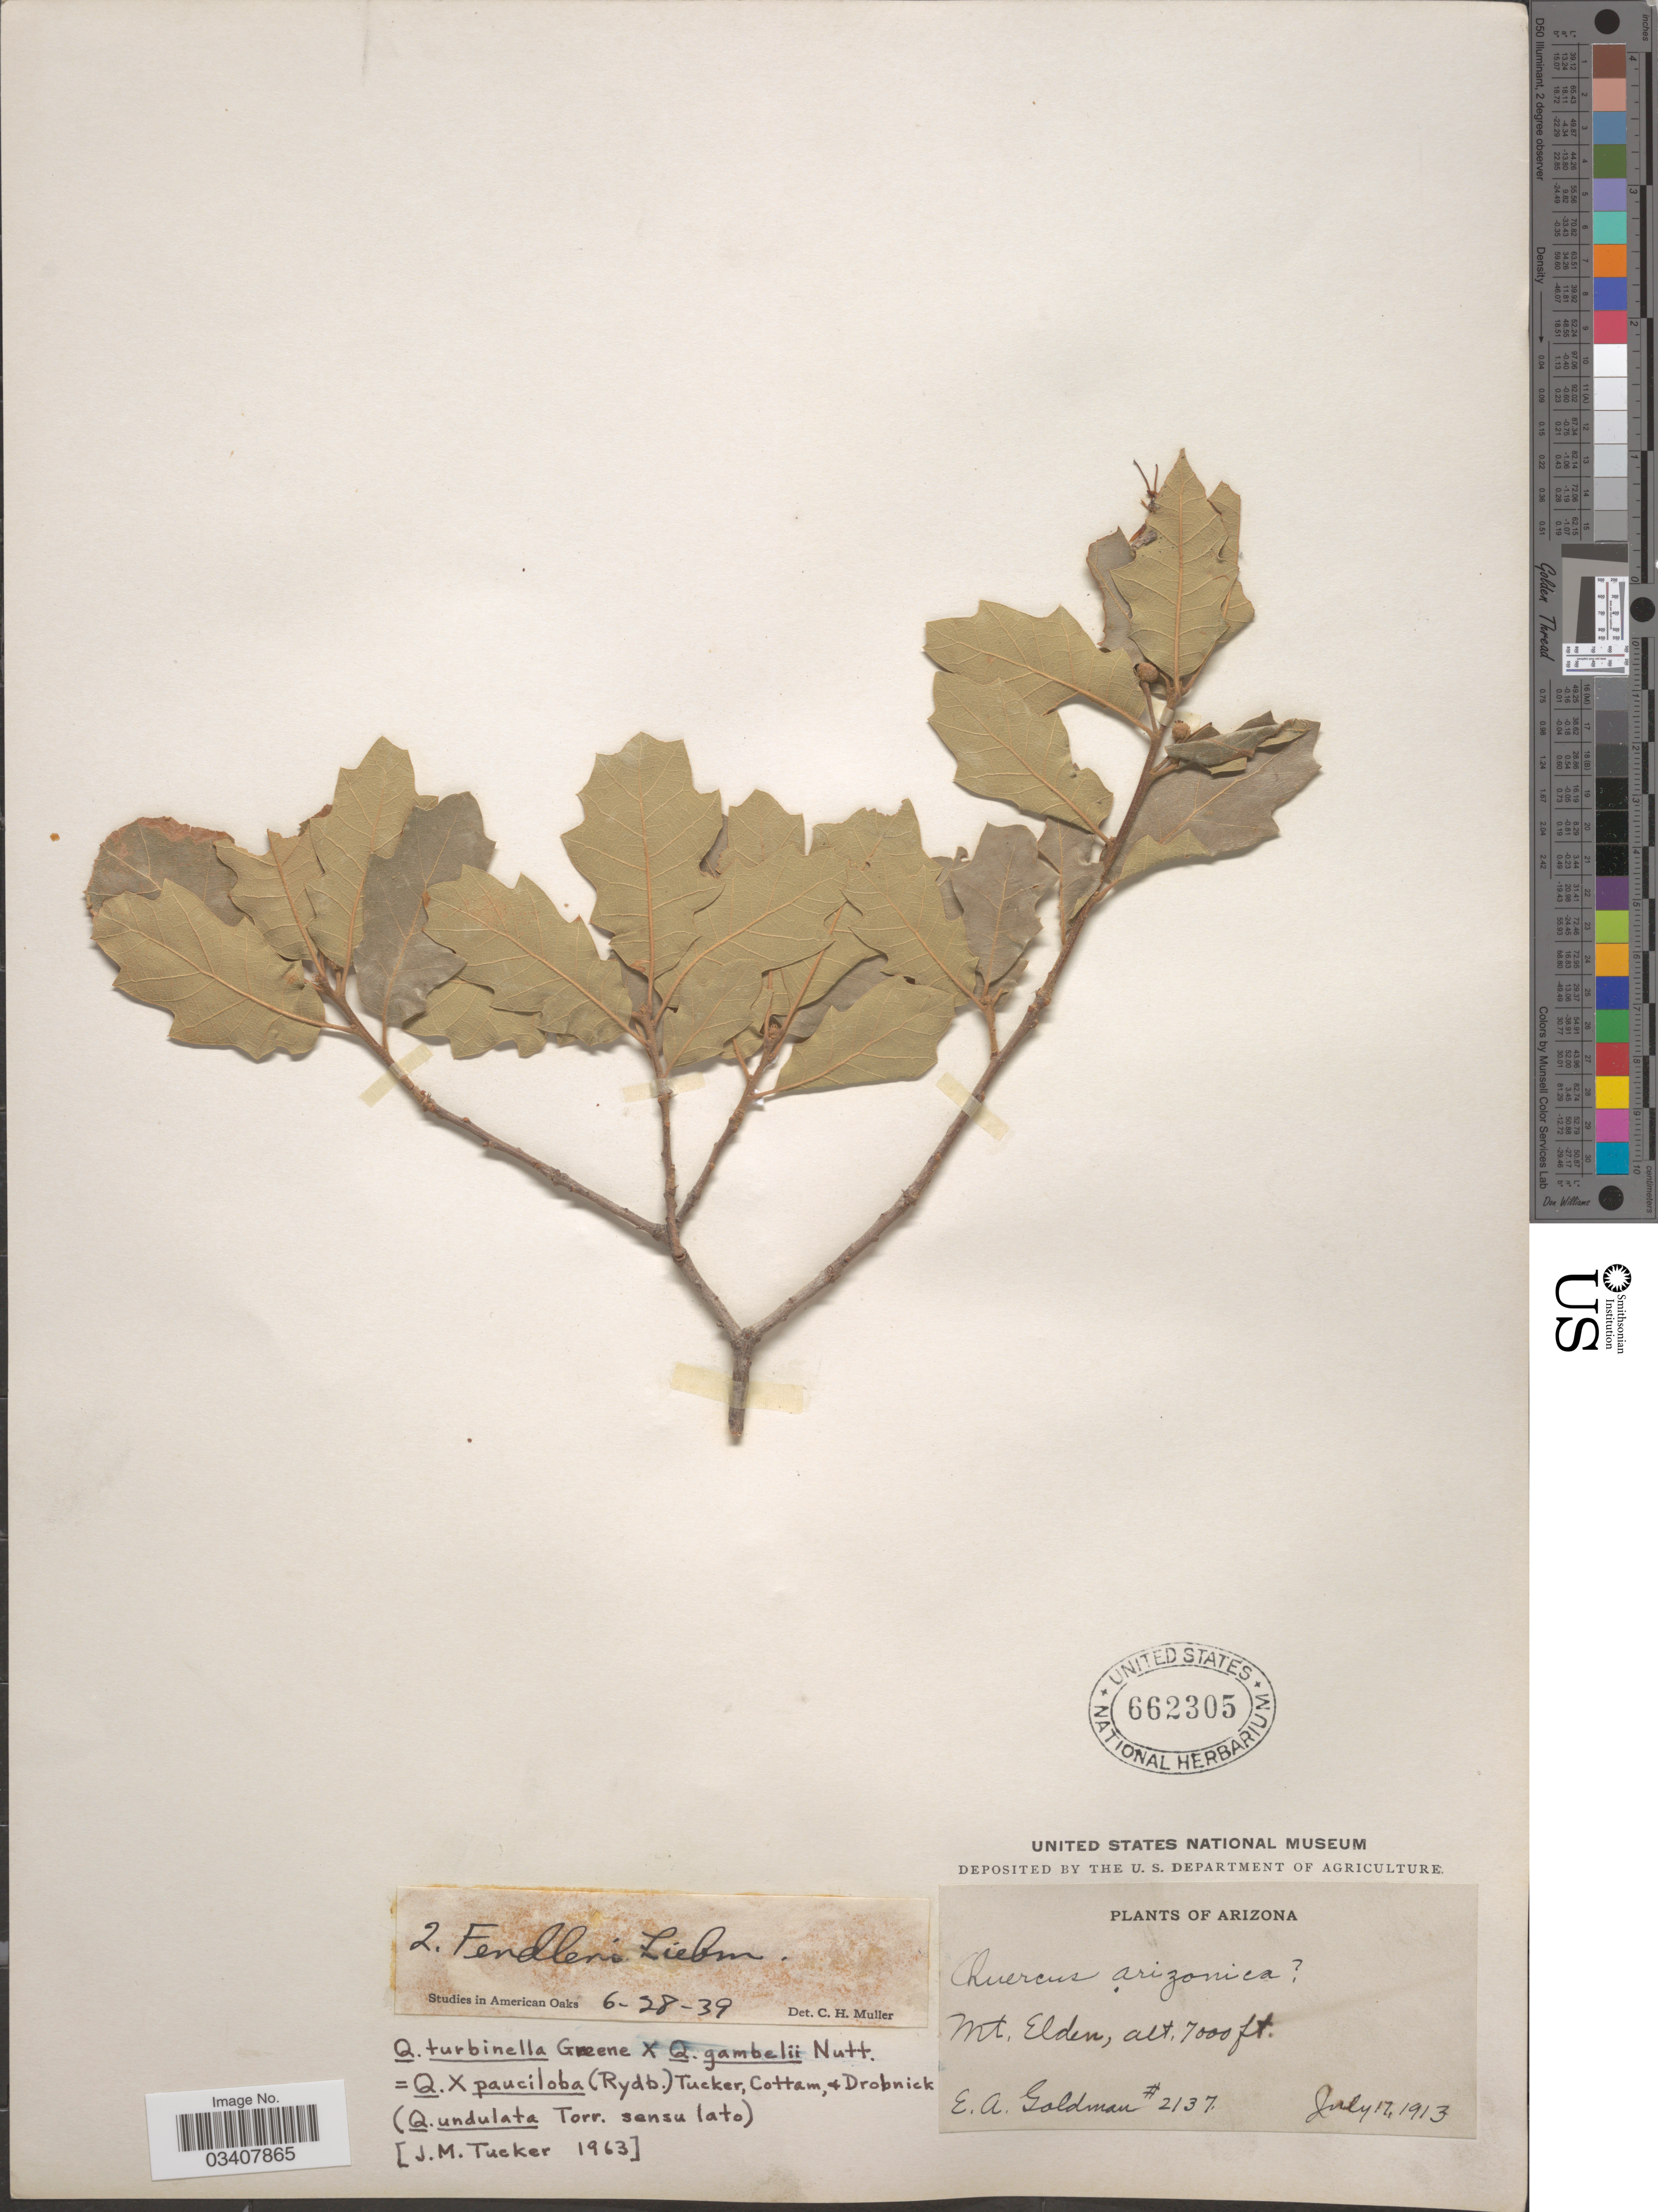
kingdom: Plantae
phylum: Tracheophyta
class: Magnoliopsida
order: Fagales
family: Fagaceae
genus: Quercus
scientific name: Quercus x pauciloba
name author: Rydb.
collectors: E. A. Goldman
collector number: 2137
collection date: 1913-07-17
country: United States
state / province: Arizona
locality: Mt. Elden.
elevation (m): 2134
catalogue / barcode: US 662305